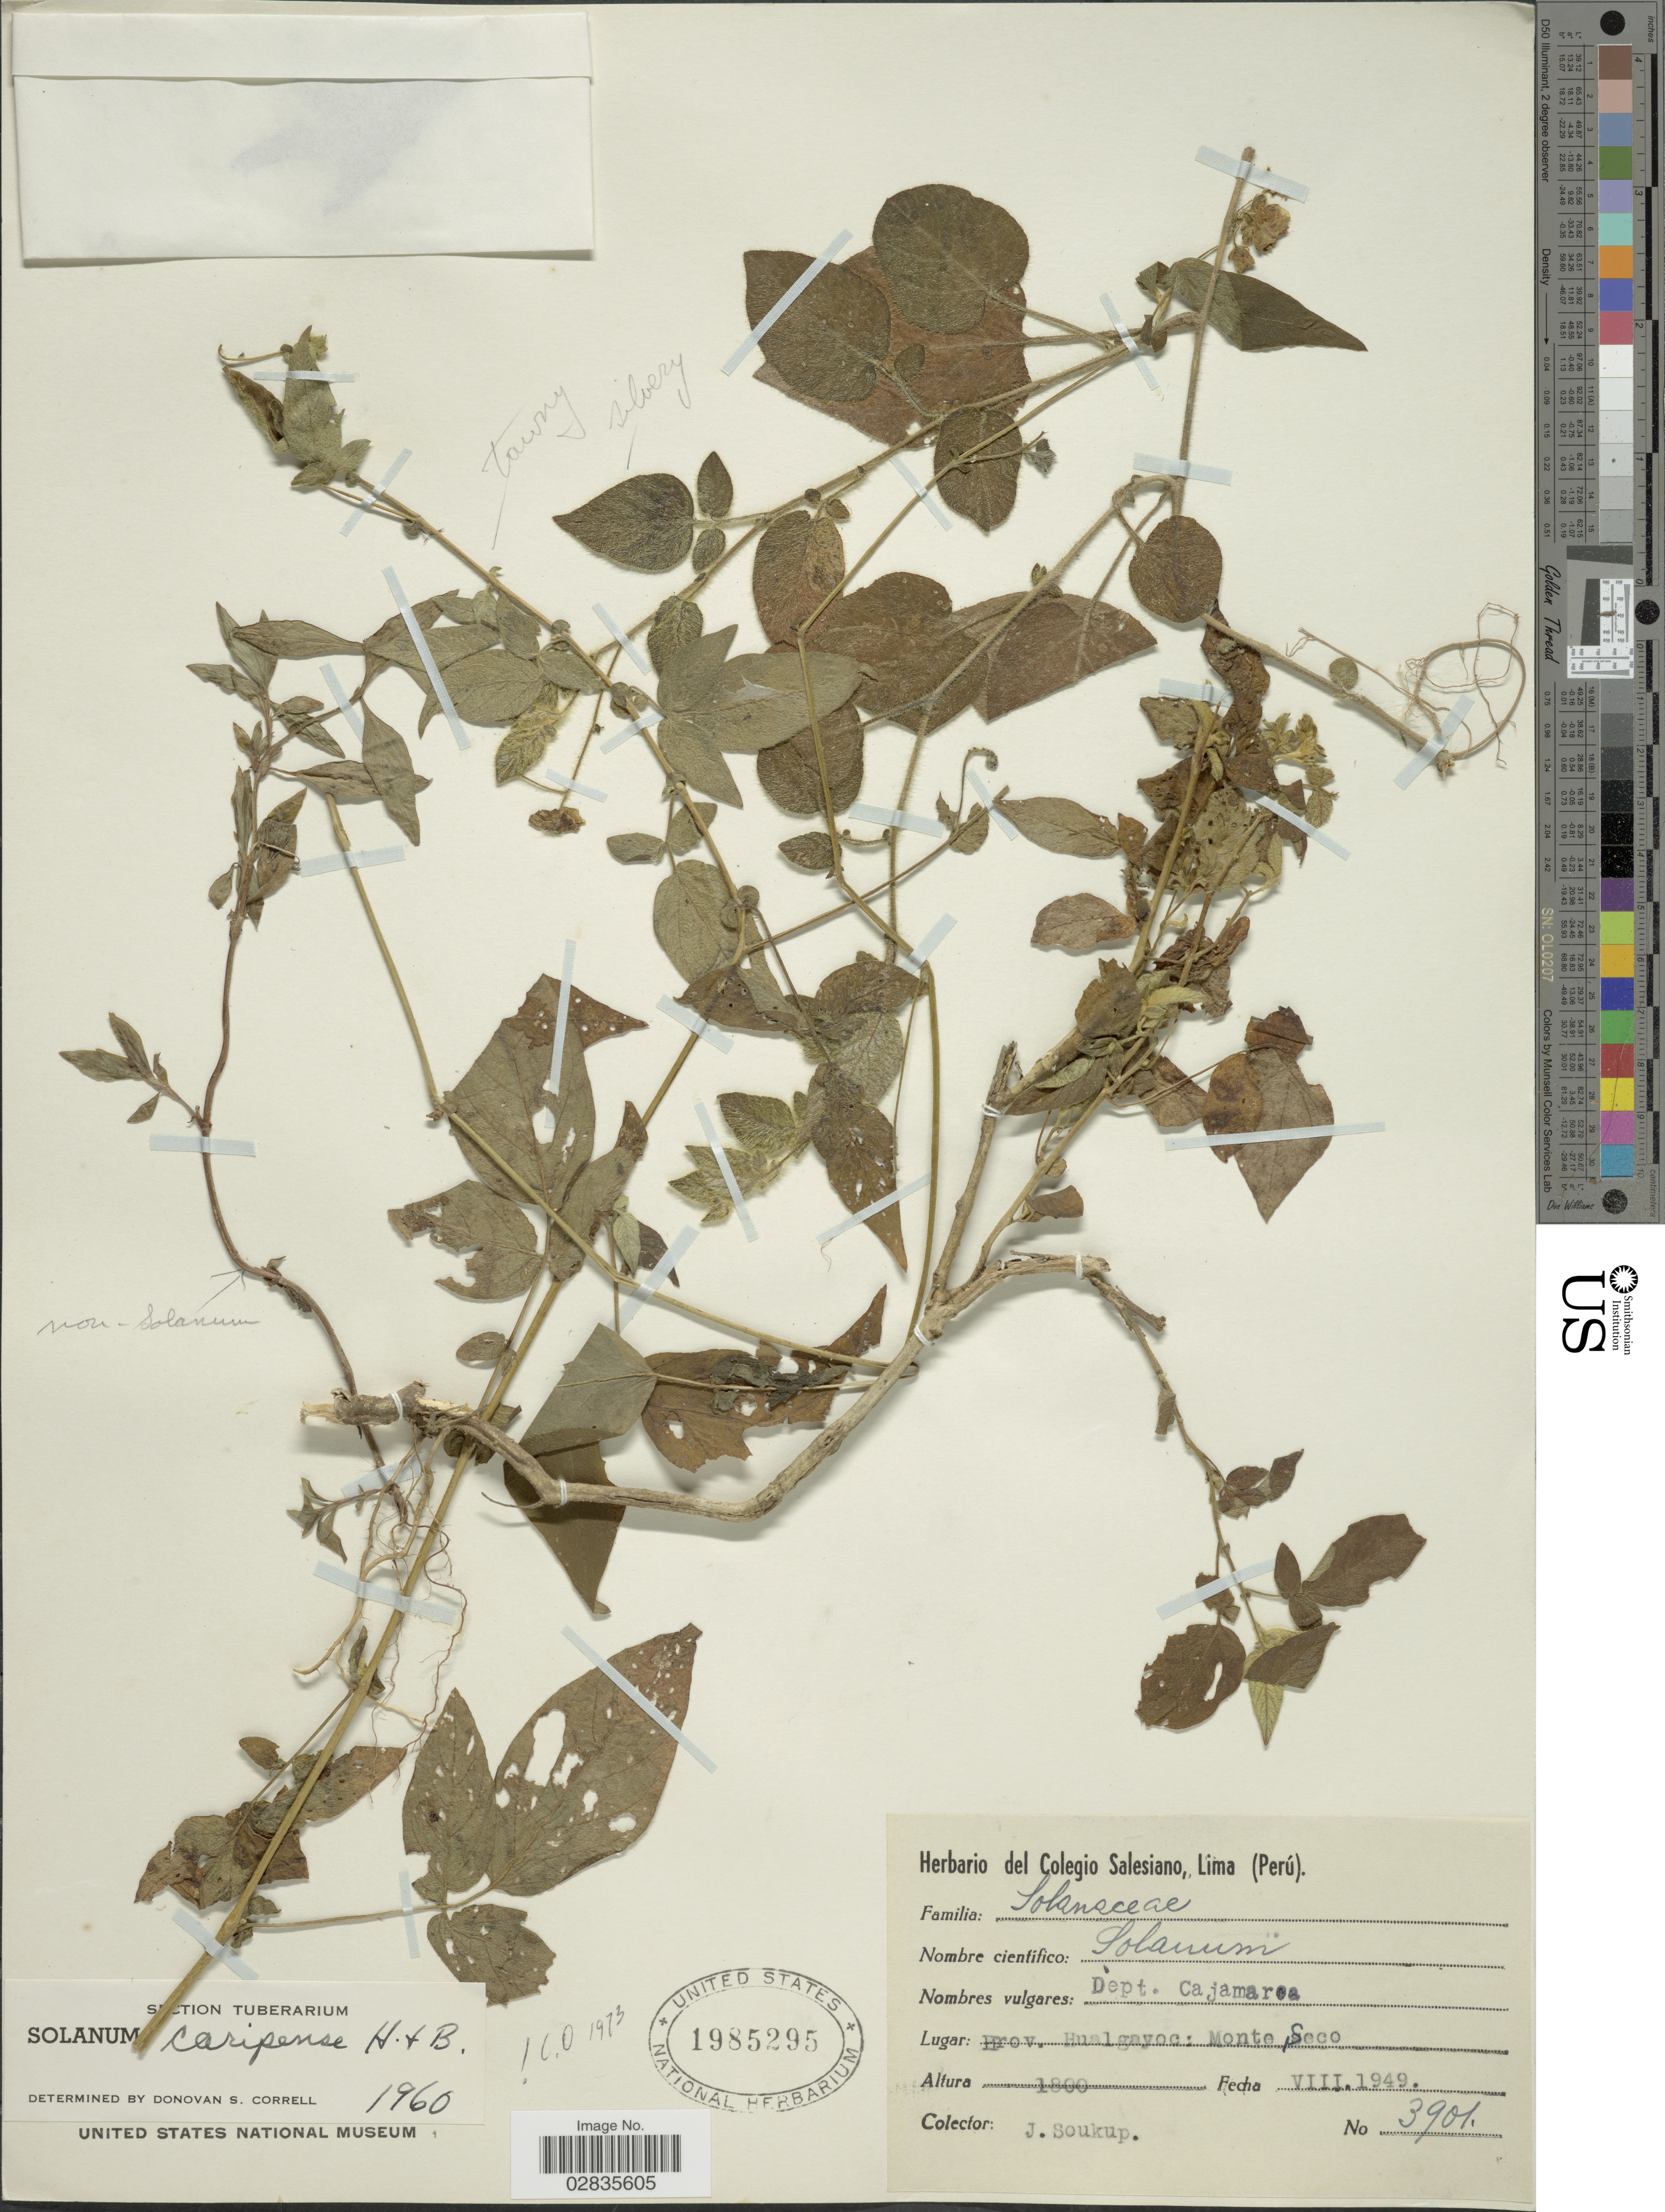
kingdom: Plantae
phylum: Tracheophyta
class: Magnoliopsida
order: Solanales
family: Solanaceae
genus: Solanum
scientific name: Solanum caripense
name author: Humb. & Bonpl. ex Dunal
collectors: J. Soukup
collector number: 3901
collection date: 1949-08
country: Peru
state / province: Cajamarca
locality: Dept. Cajamarca, prov. Hualgayoc: Monte Seco.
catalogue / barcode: US 1985295